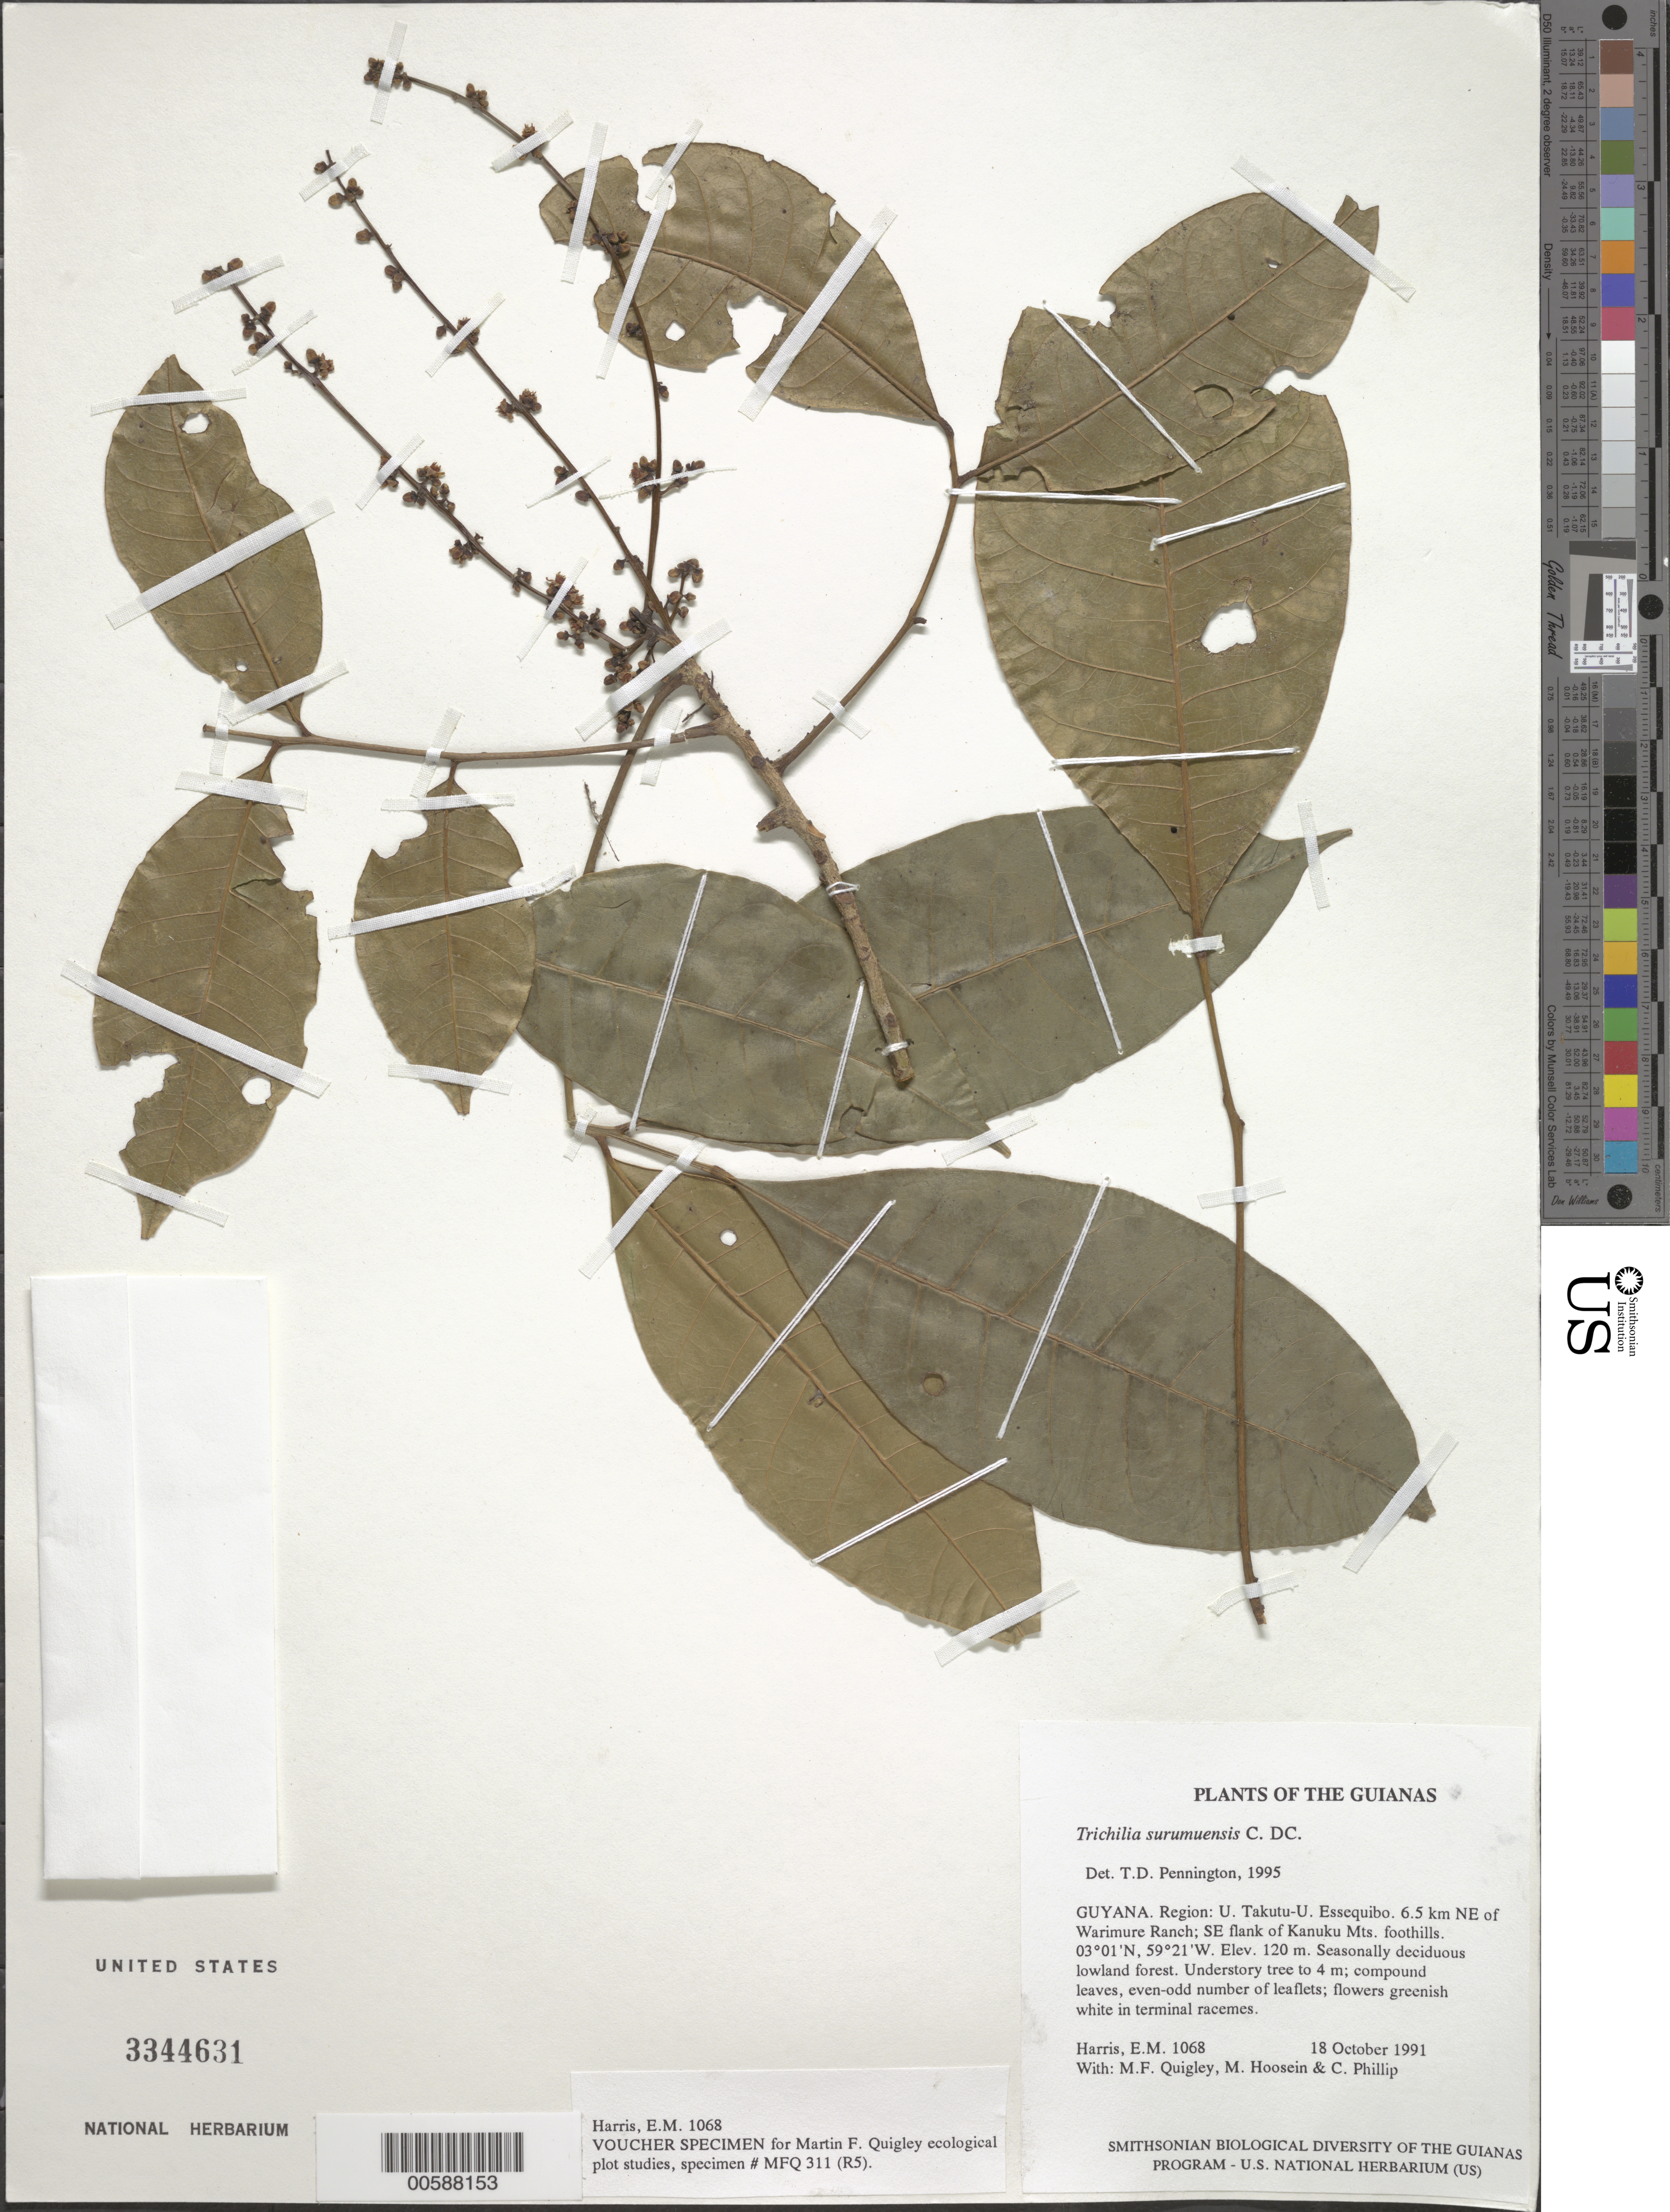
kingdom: Plantae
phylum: Tracheophyta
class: Magnoliopsida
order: Sapindales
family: Meliaceae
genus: Trichilia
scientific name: Trichilia surumuensis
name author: C. DC.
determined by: Pennington, T. D., (K)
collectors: E. M. Harris, M. Quigley, M. Hossein & C. Phillip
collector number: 1068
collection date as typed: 18 October 1991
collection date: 1991-10-18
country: Guyana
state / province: U. Takutu-U. Essequibo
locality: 6.5 km NE of Warimure Ranch; SE flank of Kanuku Mts. foothills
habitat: Seasonally deciduous lowland forest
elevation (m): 120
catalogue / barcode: US 3344631